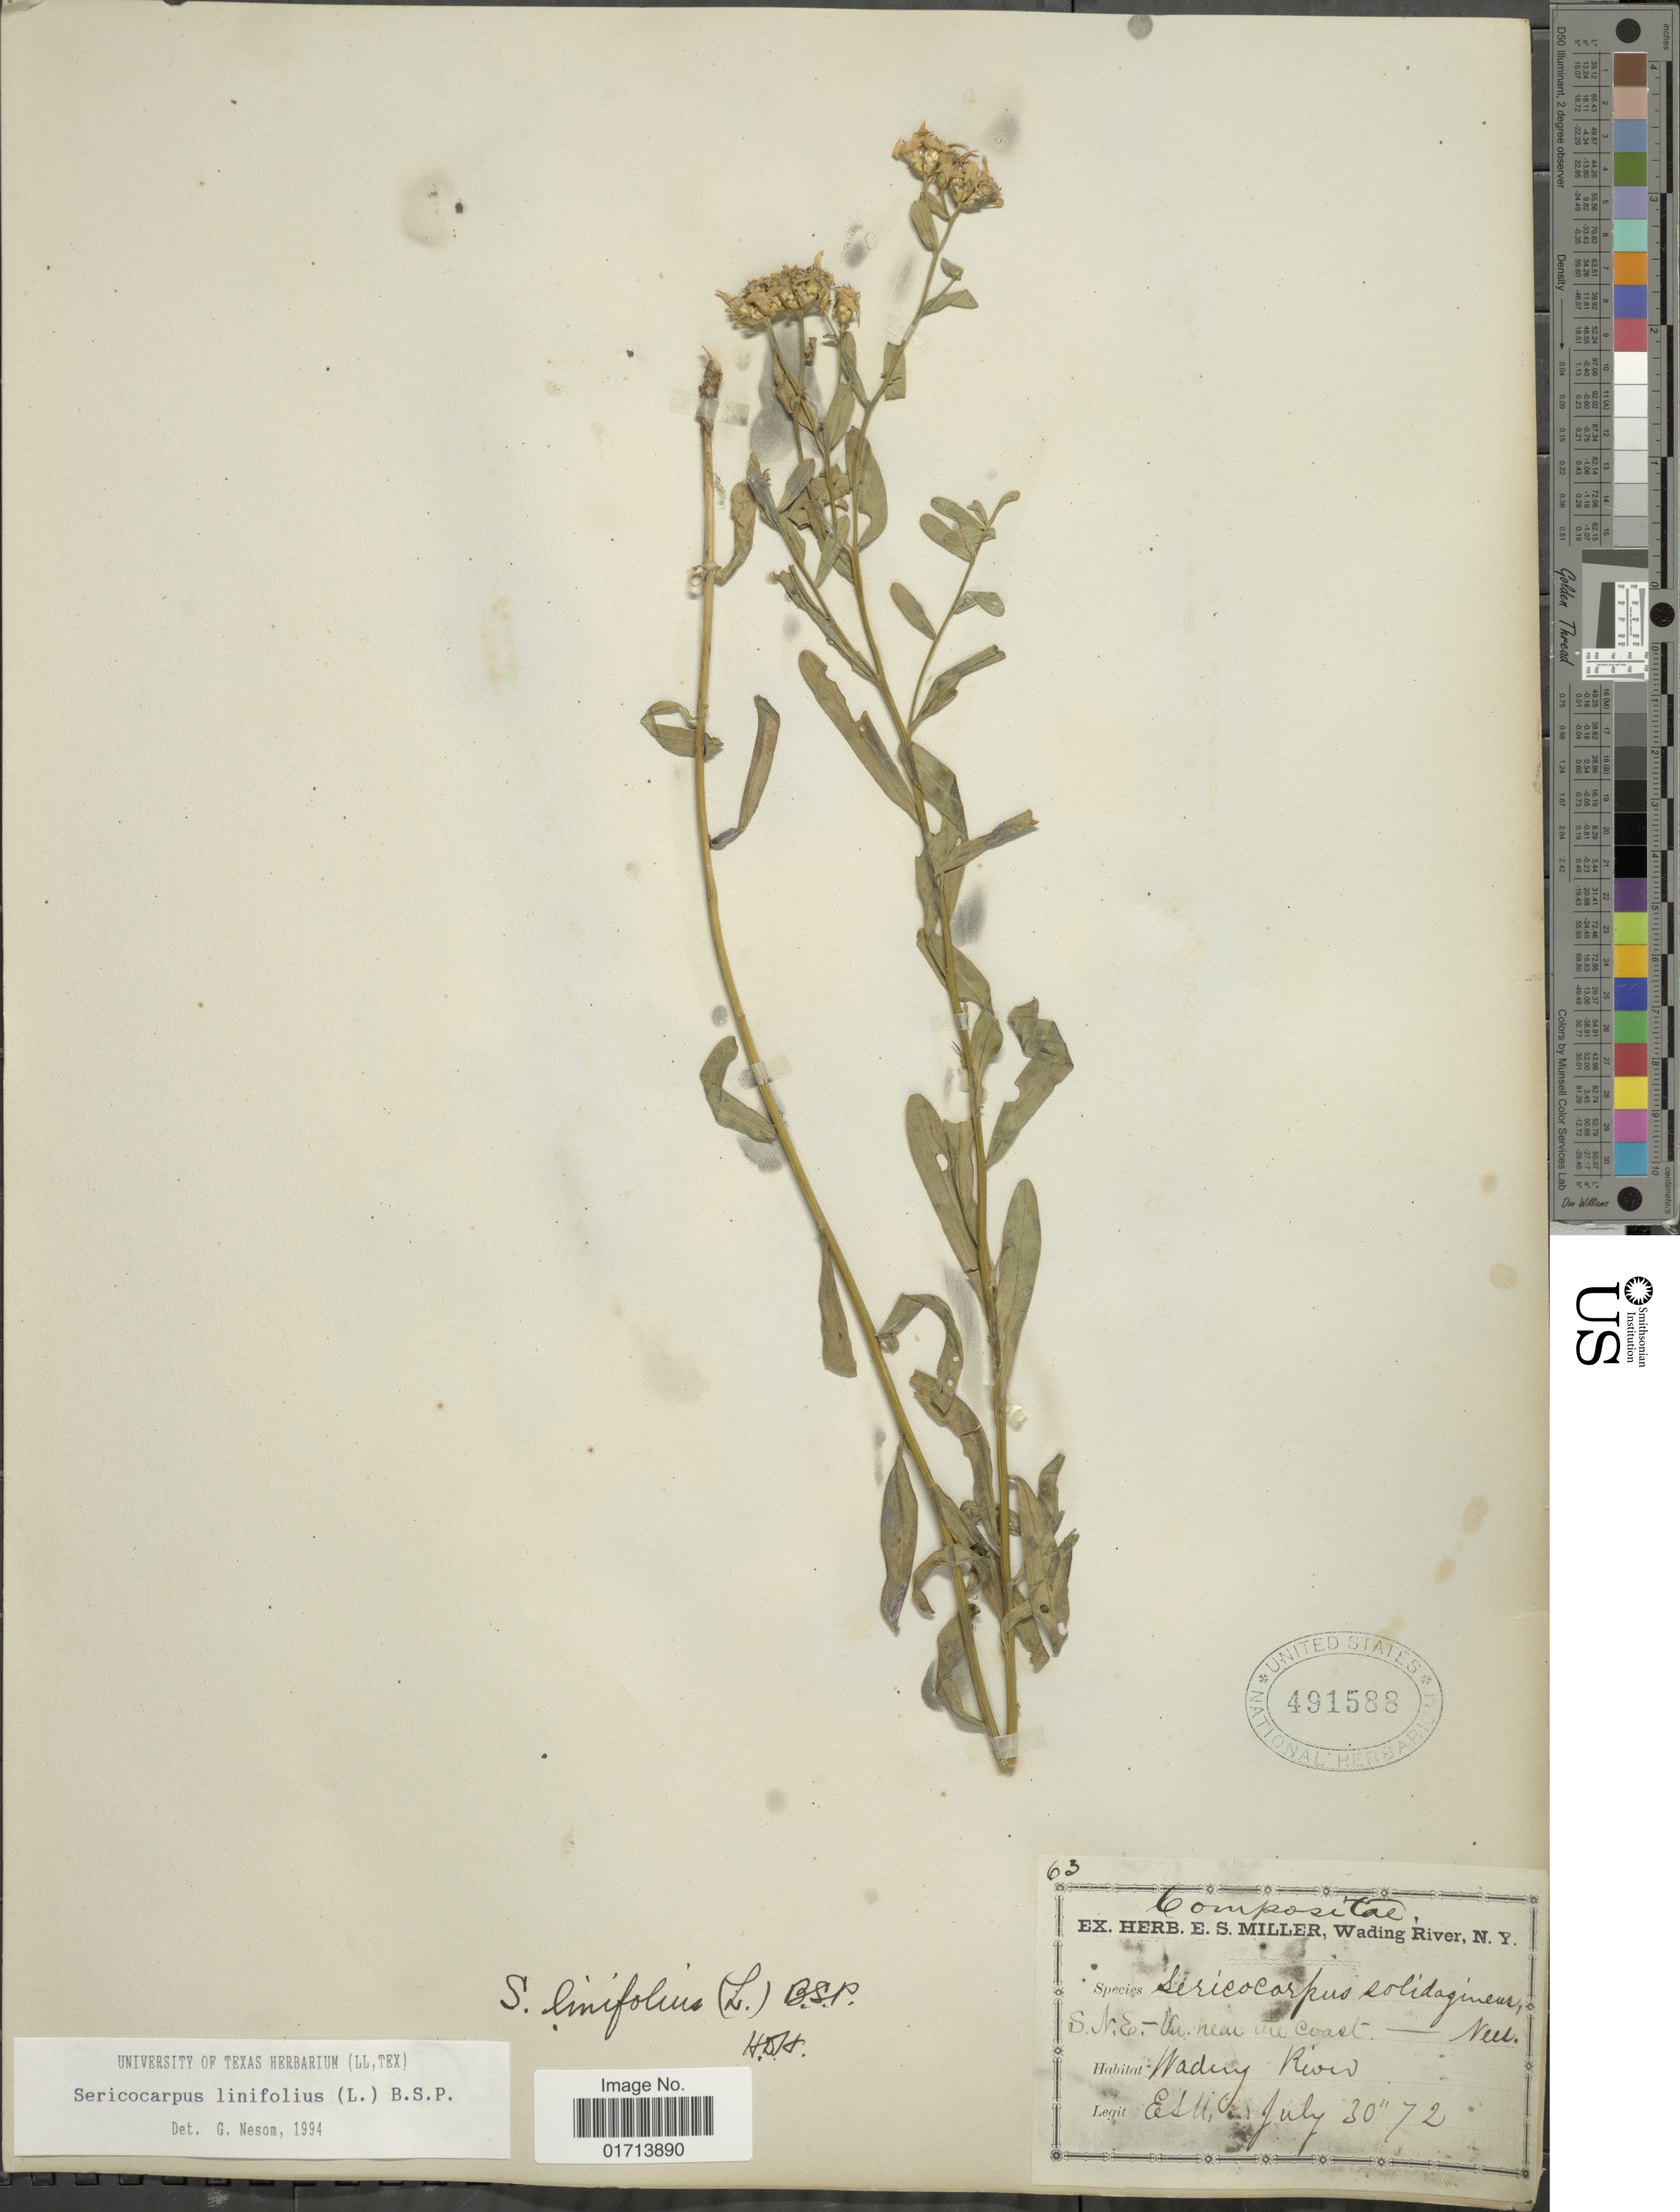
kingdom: Plantae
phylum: Tracheophyta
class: Magnoliopsida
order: Asterales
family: Asteraceae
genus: Sericocarpus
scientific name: Sericocarpus linifolius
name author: (L.) Britton, Stearns & Poggenb.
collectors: E. S. Miller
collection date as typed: Transcribed d/m/y: 30/7/72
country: United States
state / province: New York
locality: Wading River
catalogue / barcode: US 491588